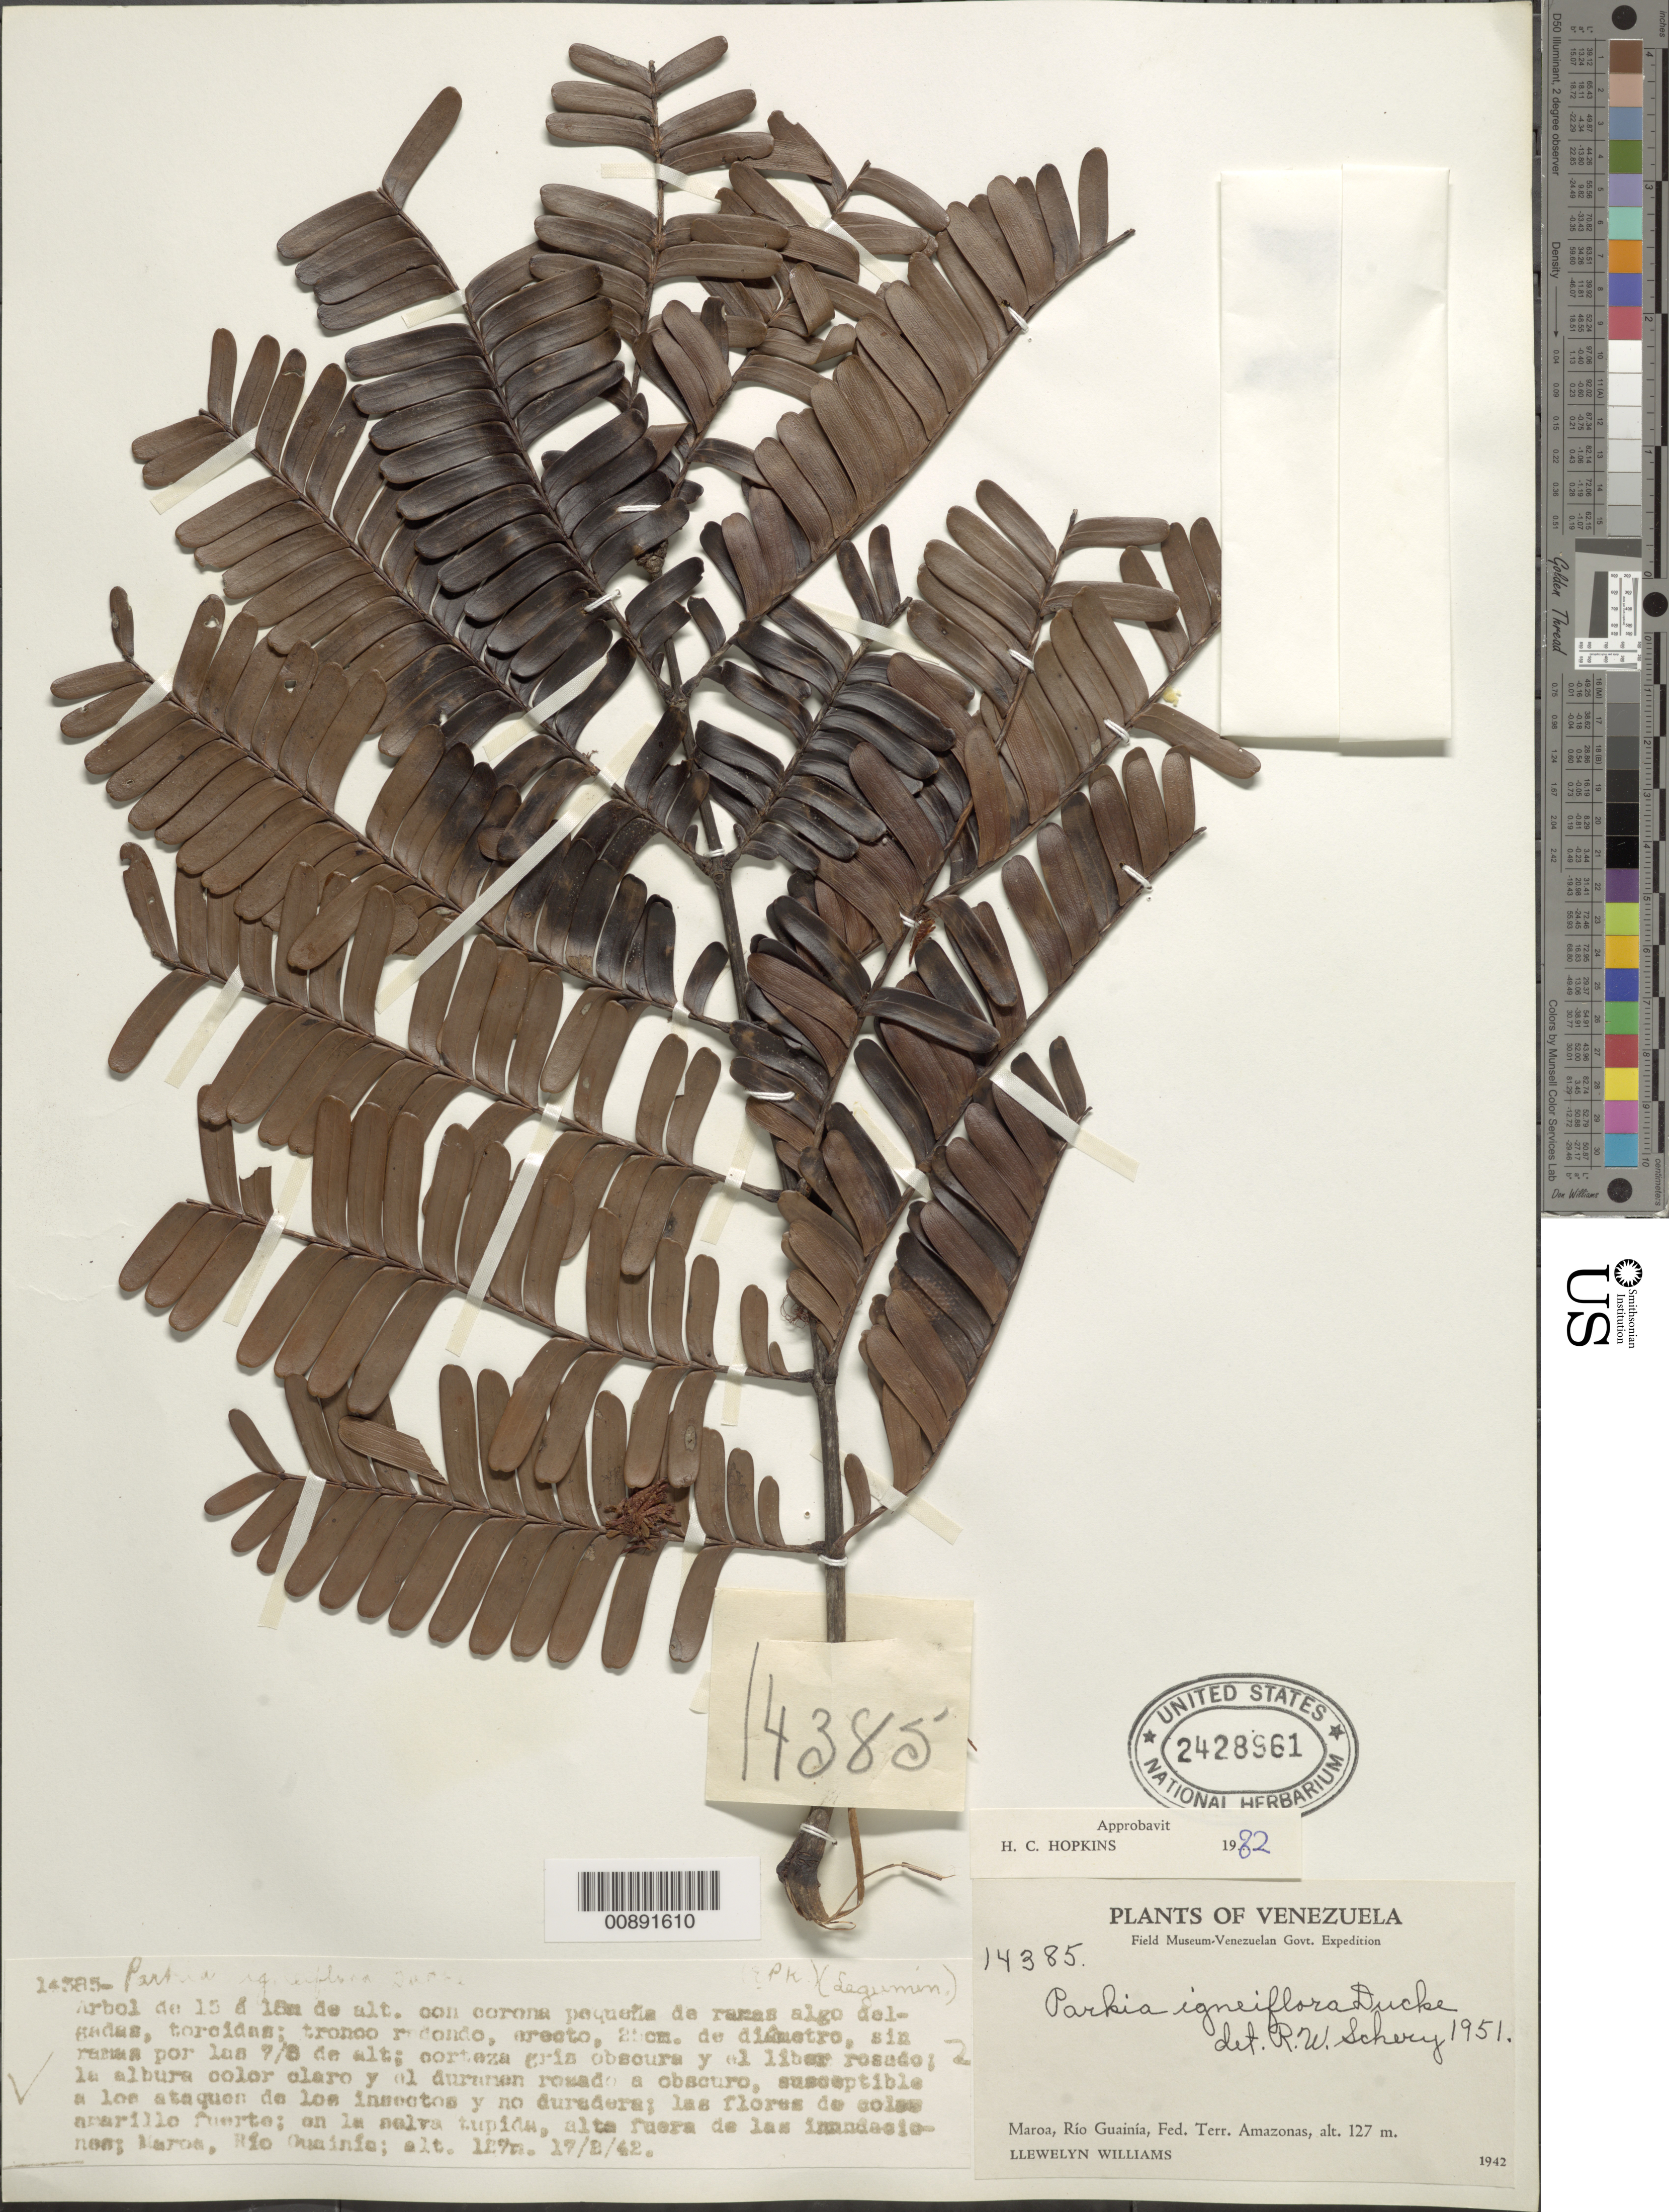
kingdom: Plantae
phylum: Tracheophyta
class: Magnoliopsida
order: Fabales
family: Fabaceae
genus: Parkia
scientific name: Parkia igneiflora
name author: Ducke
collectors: Ll. Williams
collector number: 14385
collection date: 1942-08-17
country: Venezuela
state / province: Amazonas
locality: Maroa, Rio Guainia, Fed. Terr. Amazonas.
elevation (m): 127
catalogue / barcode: US 2428961